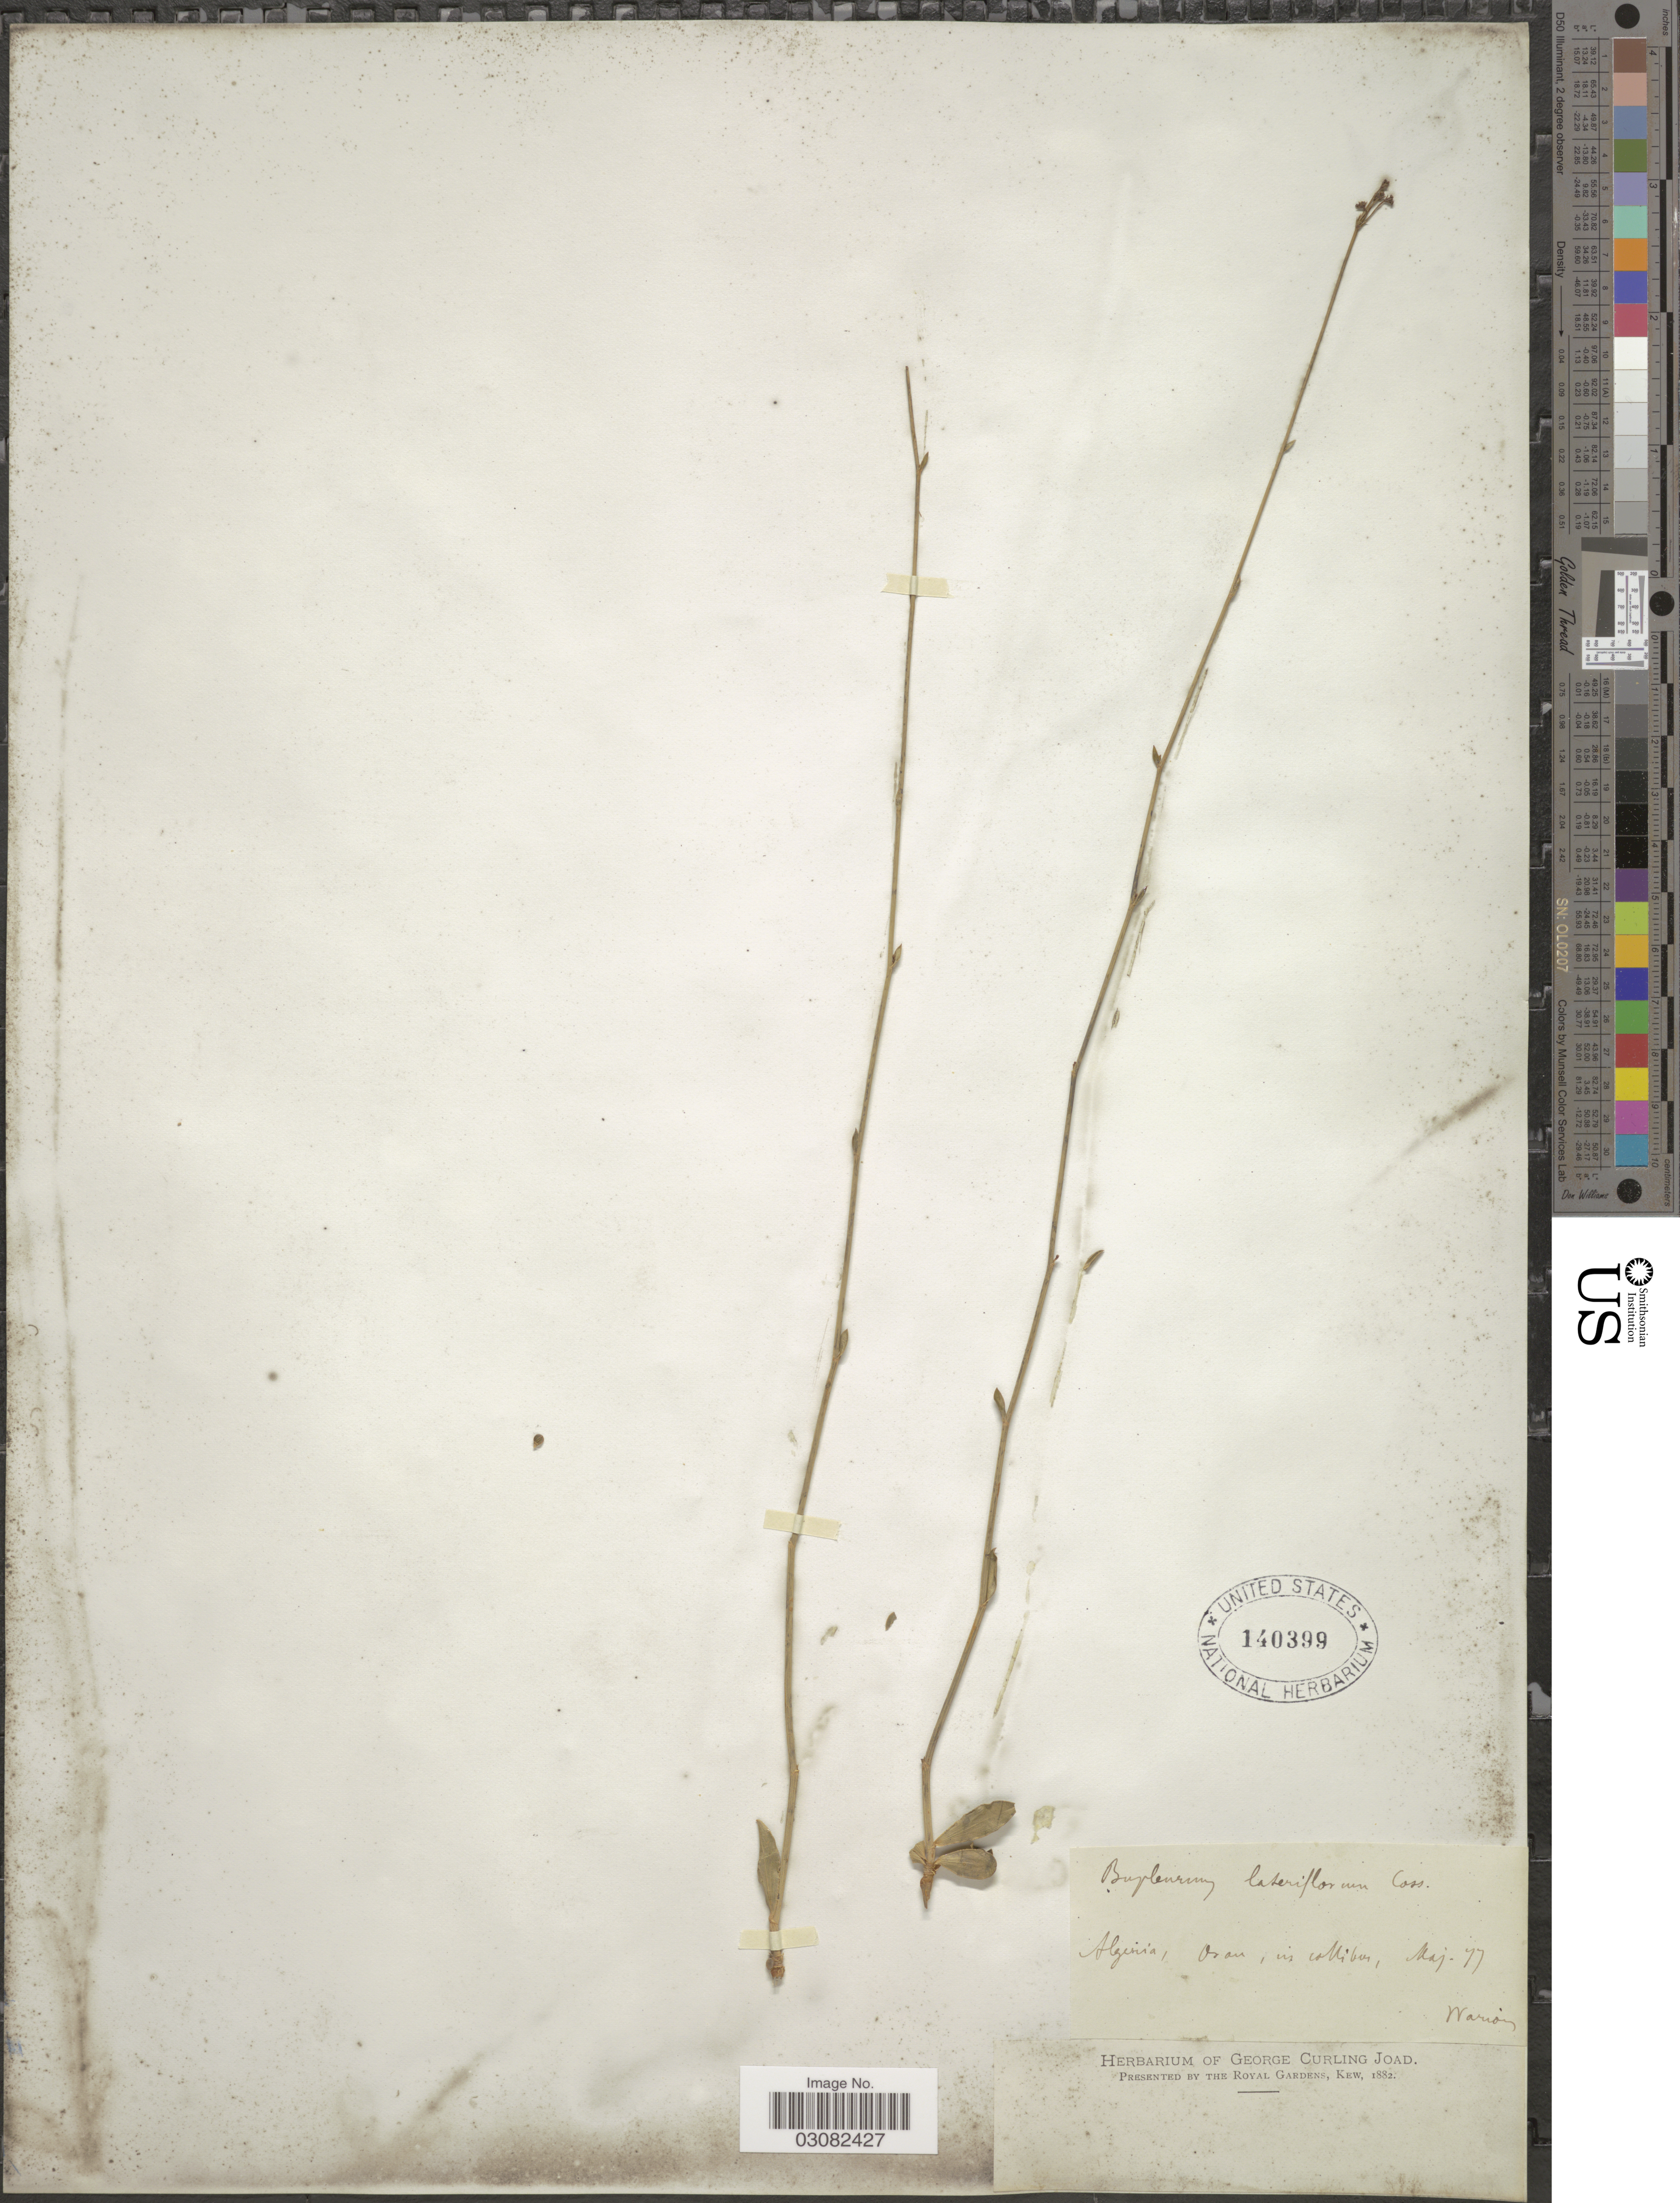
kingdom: Plantae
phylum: Tracheophyta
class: Magnoliopsida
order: Apiales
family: Apiaceae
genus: Bupleurum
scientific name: Bupleurum lateriflorum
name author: Coss.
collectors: Warion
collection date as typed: Transcribed d/m/y: /5/77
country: Algeria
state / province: Oran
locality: In collibus.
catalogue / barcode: US 140399